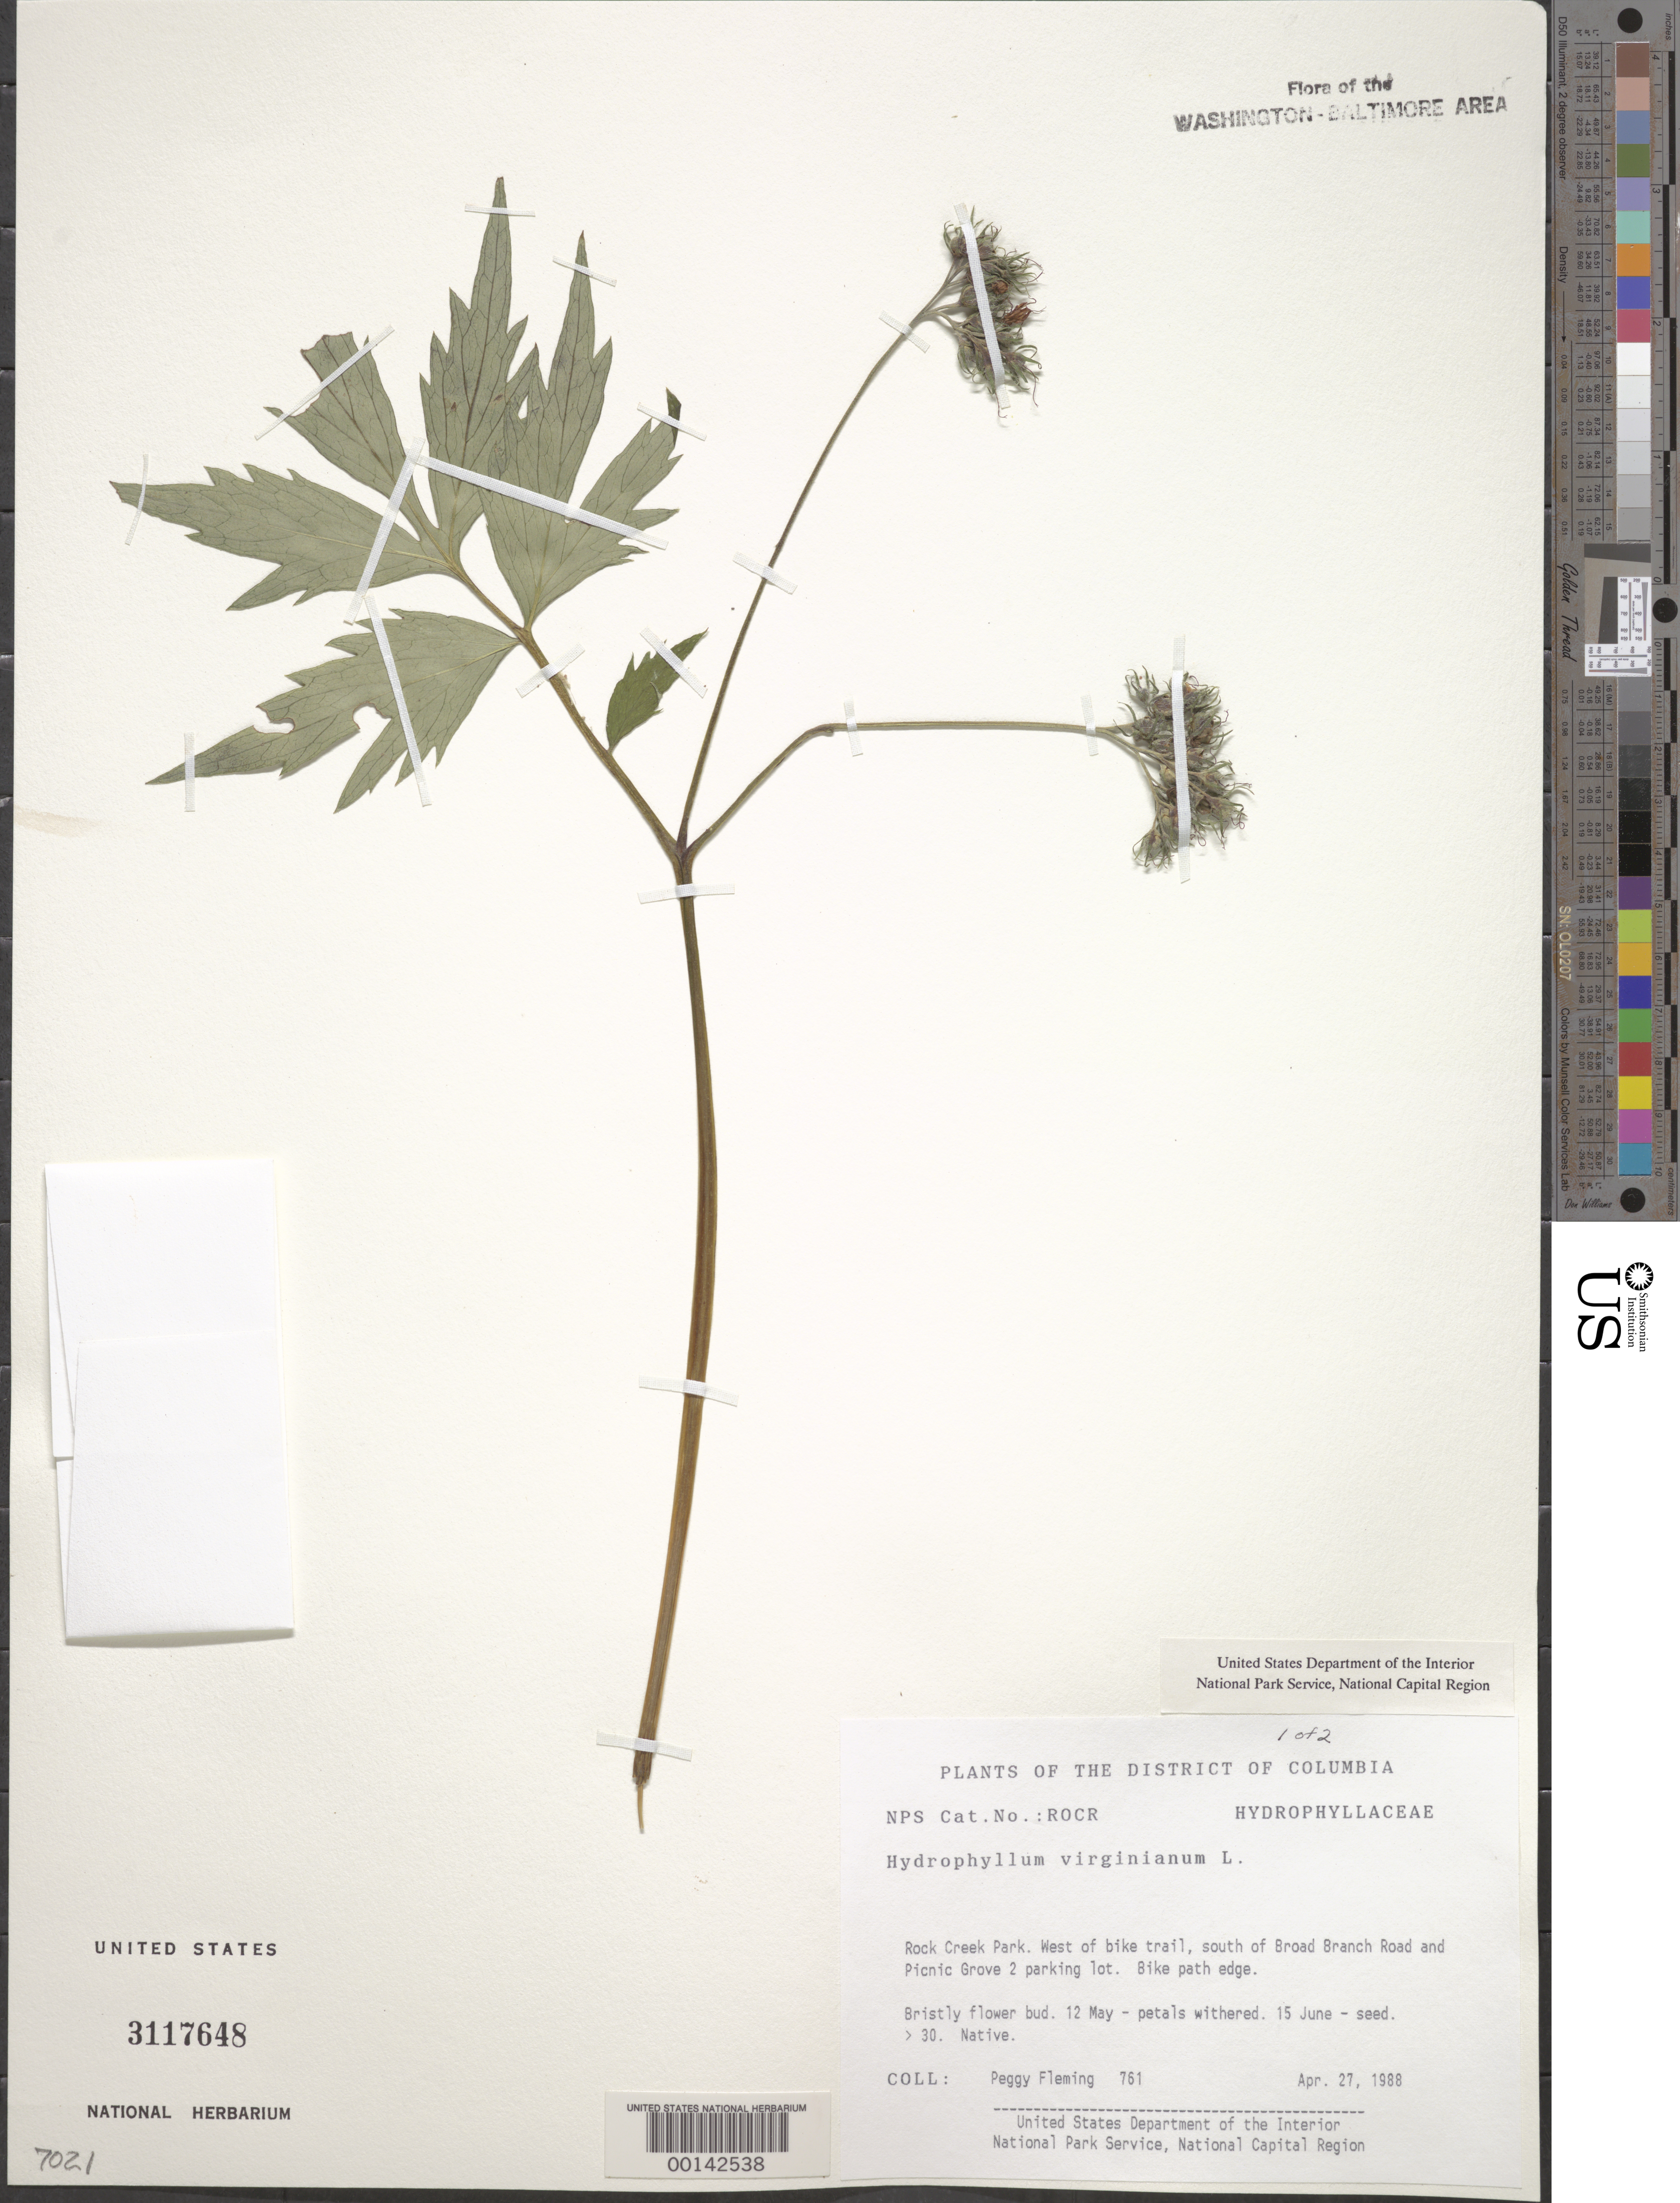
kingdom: Plantae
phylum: Tracheophyta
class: Magnoliopsida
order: Boraginales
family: Hydrophyllaceae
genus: Hydrophyllum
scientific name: Hydrophyllum virginianum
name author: L.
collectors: P. Fleming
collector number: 761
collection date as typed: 27 Apr 1988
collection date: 1988-04-27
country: United States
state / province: District of Columbia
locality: Rock Creek Park. West of bike trail, south of Broad Branch Road and Picnic Grove 2 parking lot. Rock Creek Park and vicinity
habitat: Bike path edge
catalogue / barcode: US 3117648